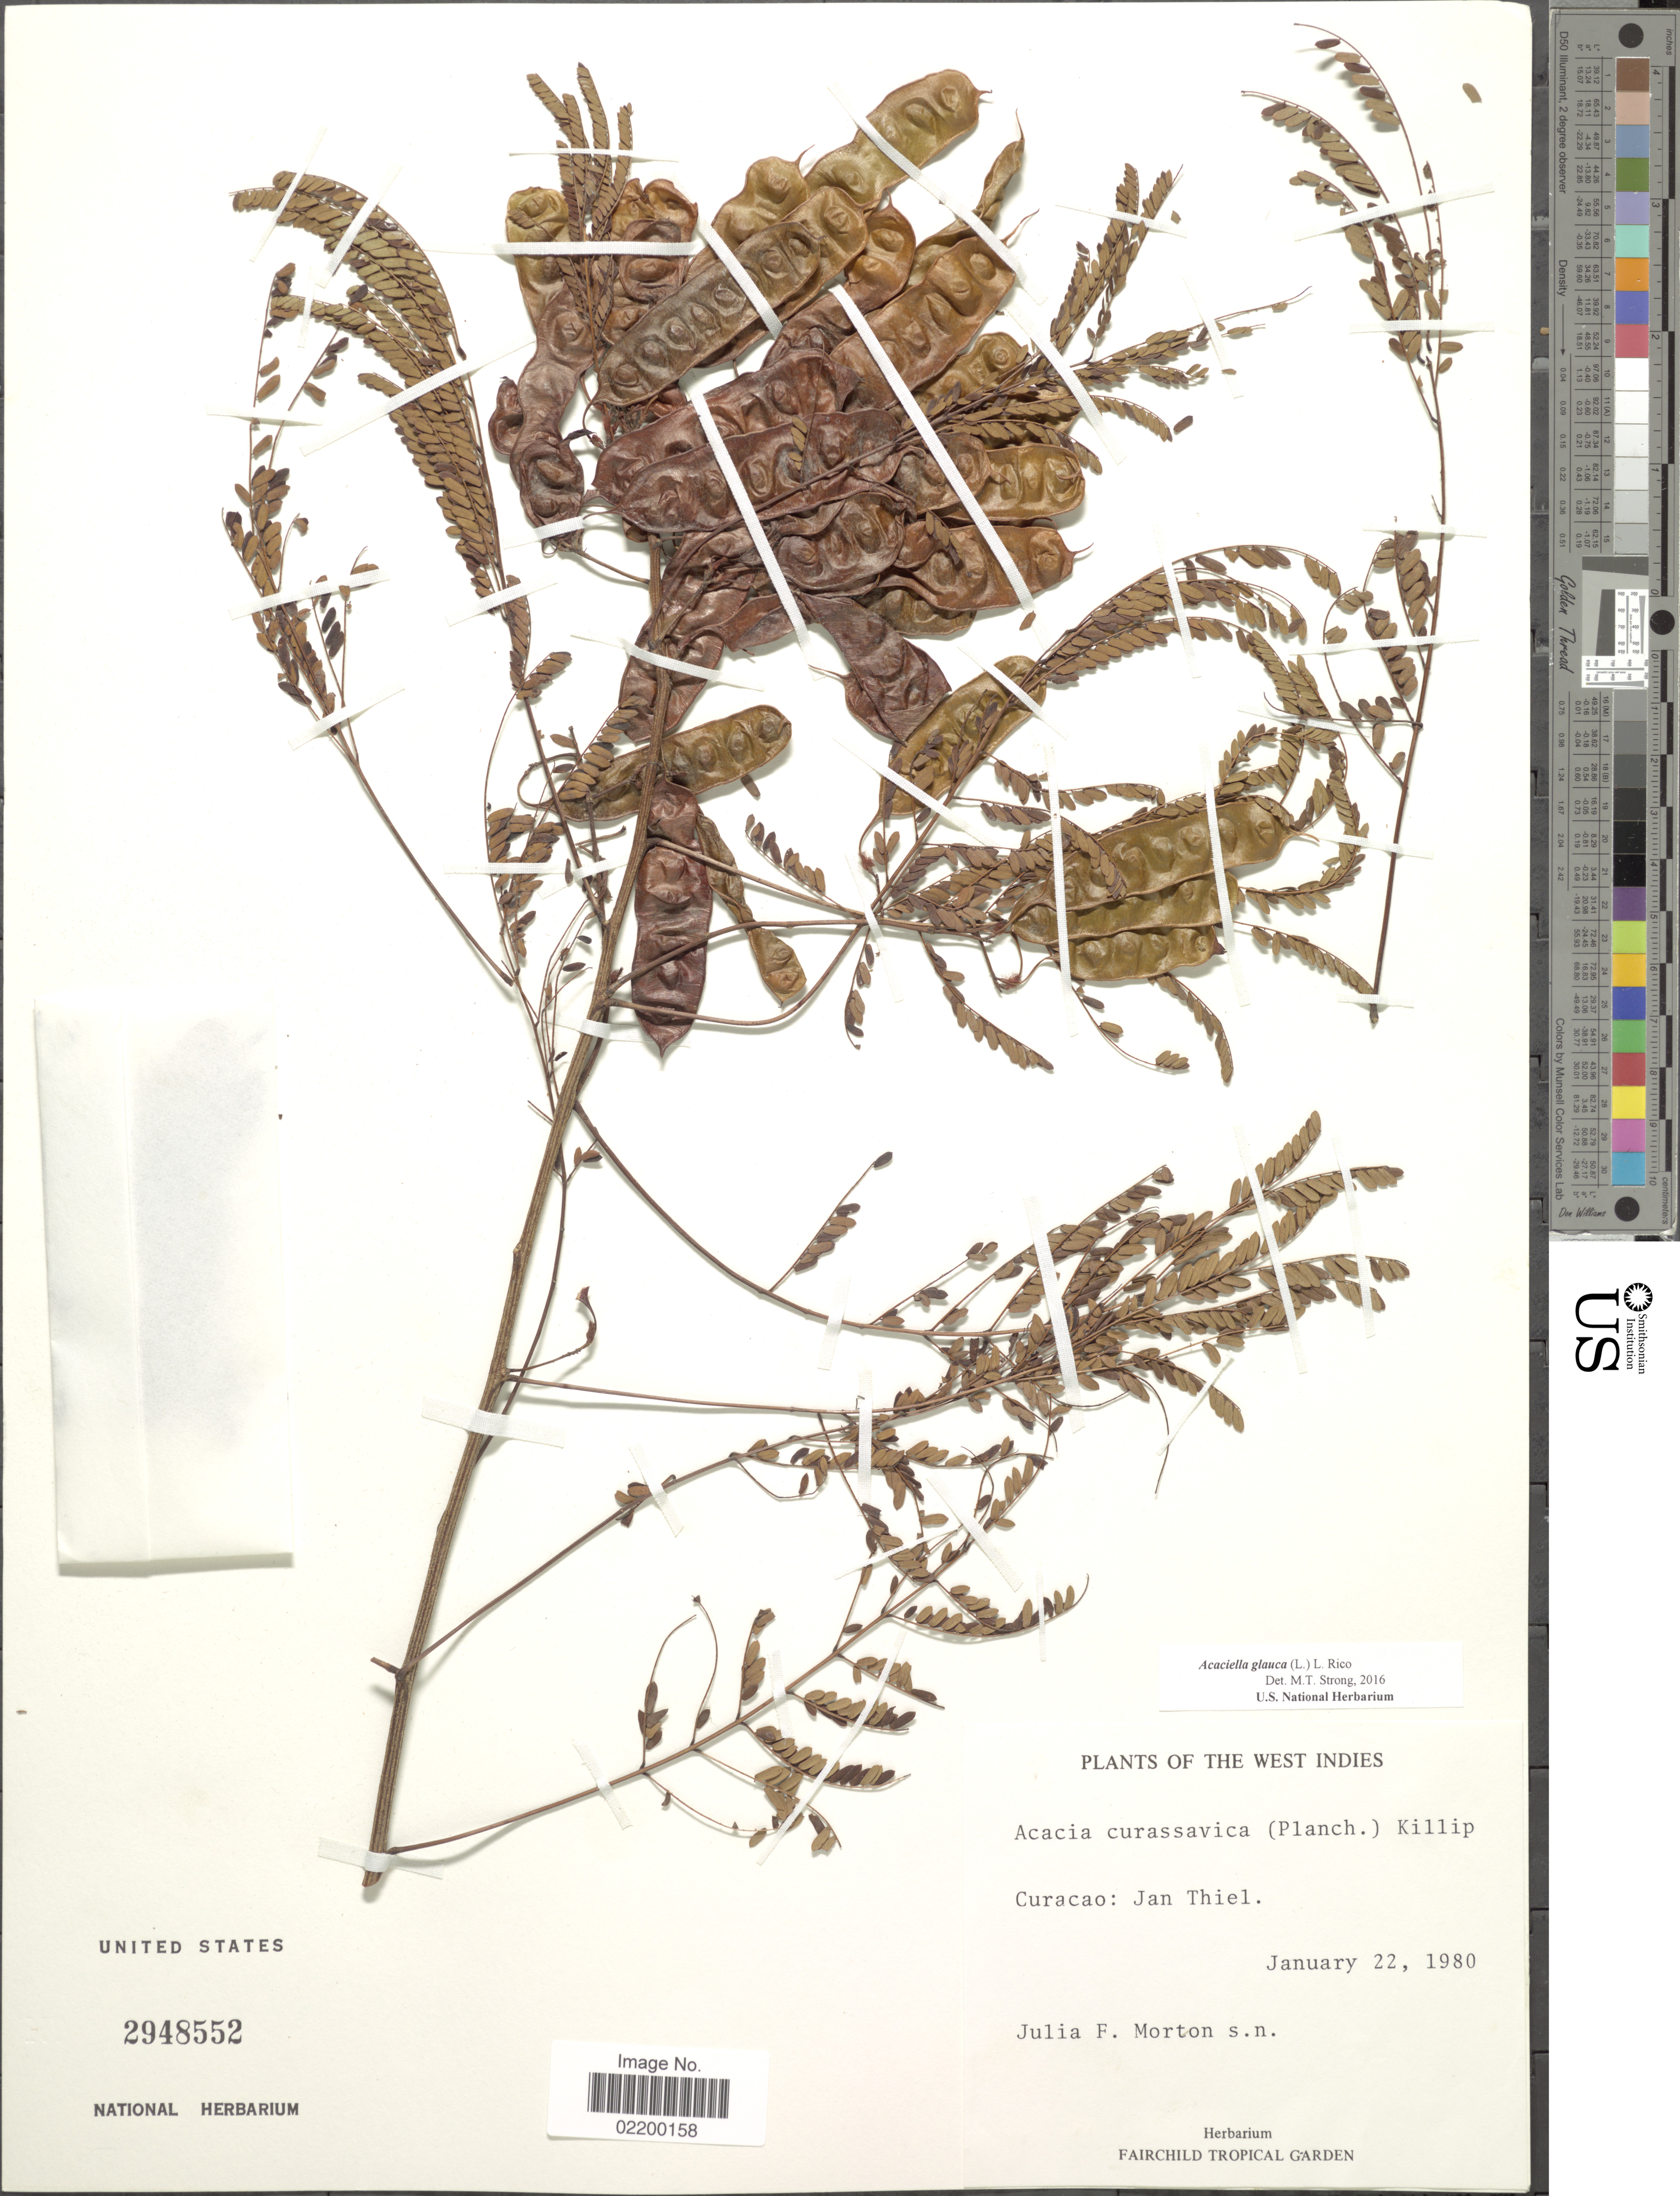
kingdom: Plantae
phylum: Tracheophyta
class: Magnoliopsida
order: Fabales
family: Fabaceae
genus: Acaciella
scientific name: Acaciella glauca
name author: (L.) L. Rico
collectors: J. F. Morton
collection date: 1980-01-22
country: Curaçao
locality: Curacao: Jan Thiel. West Indies.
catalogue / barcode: US 2948552